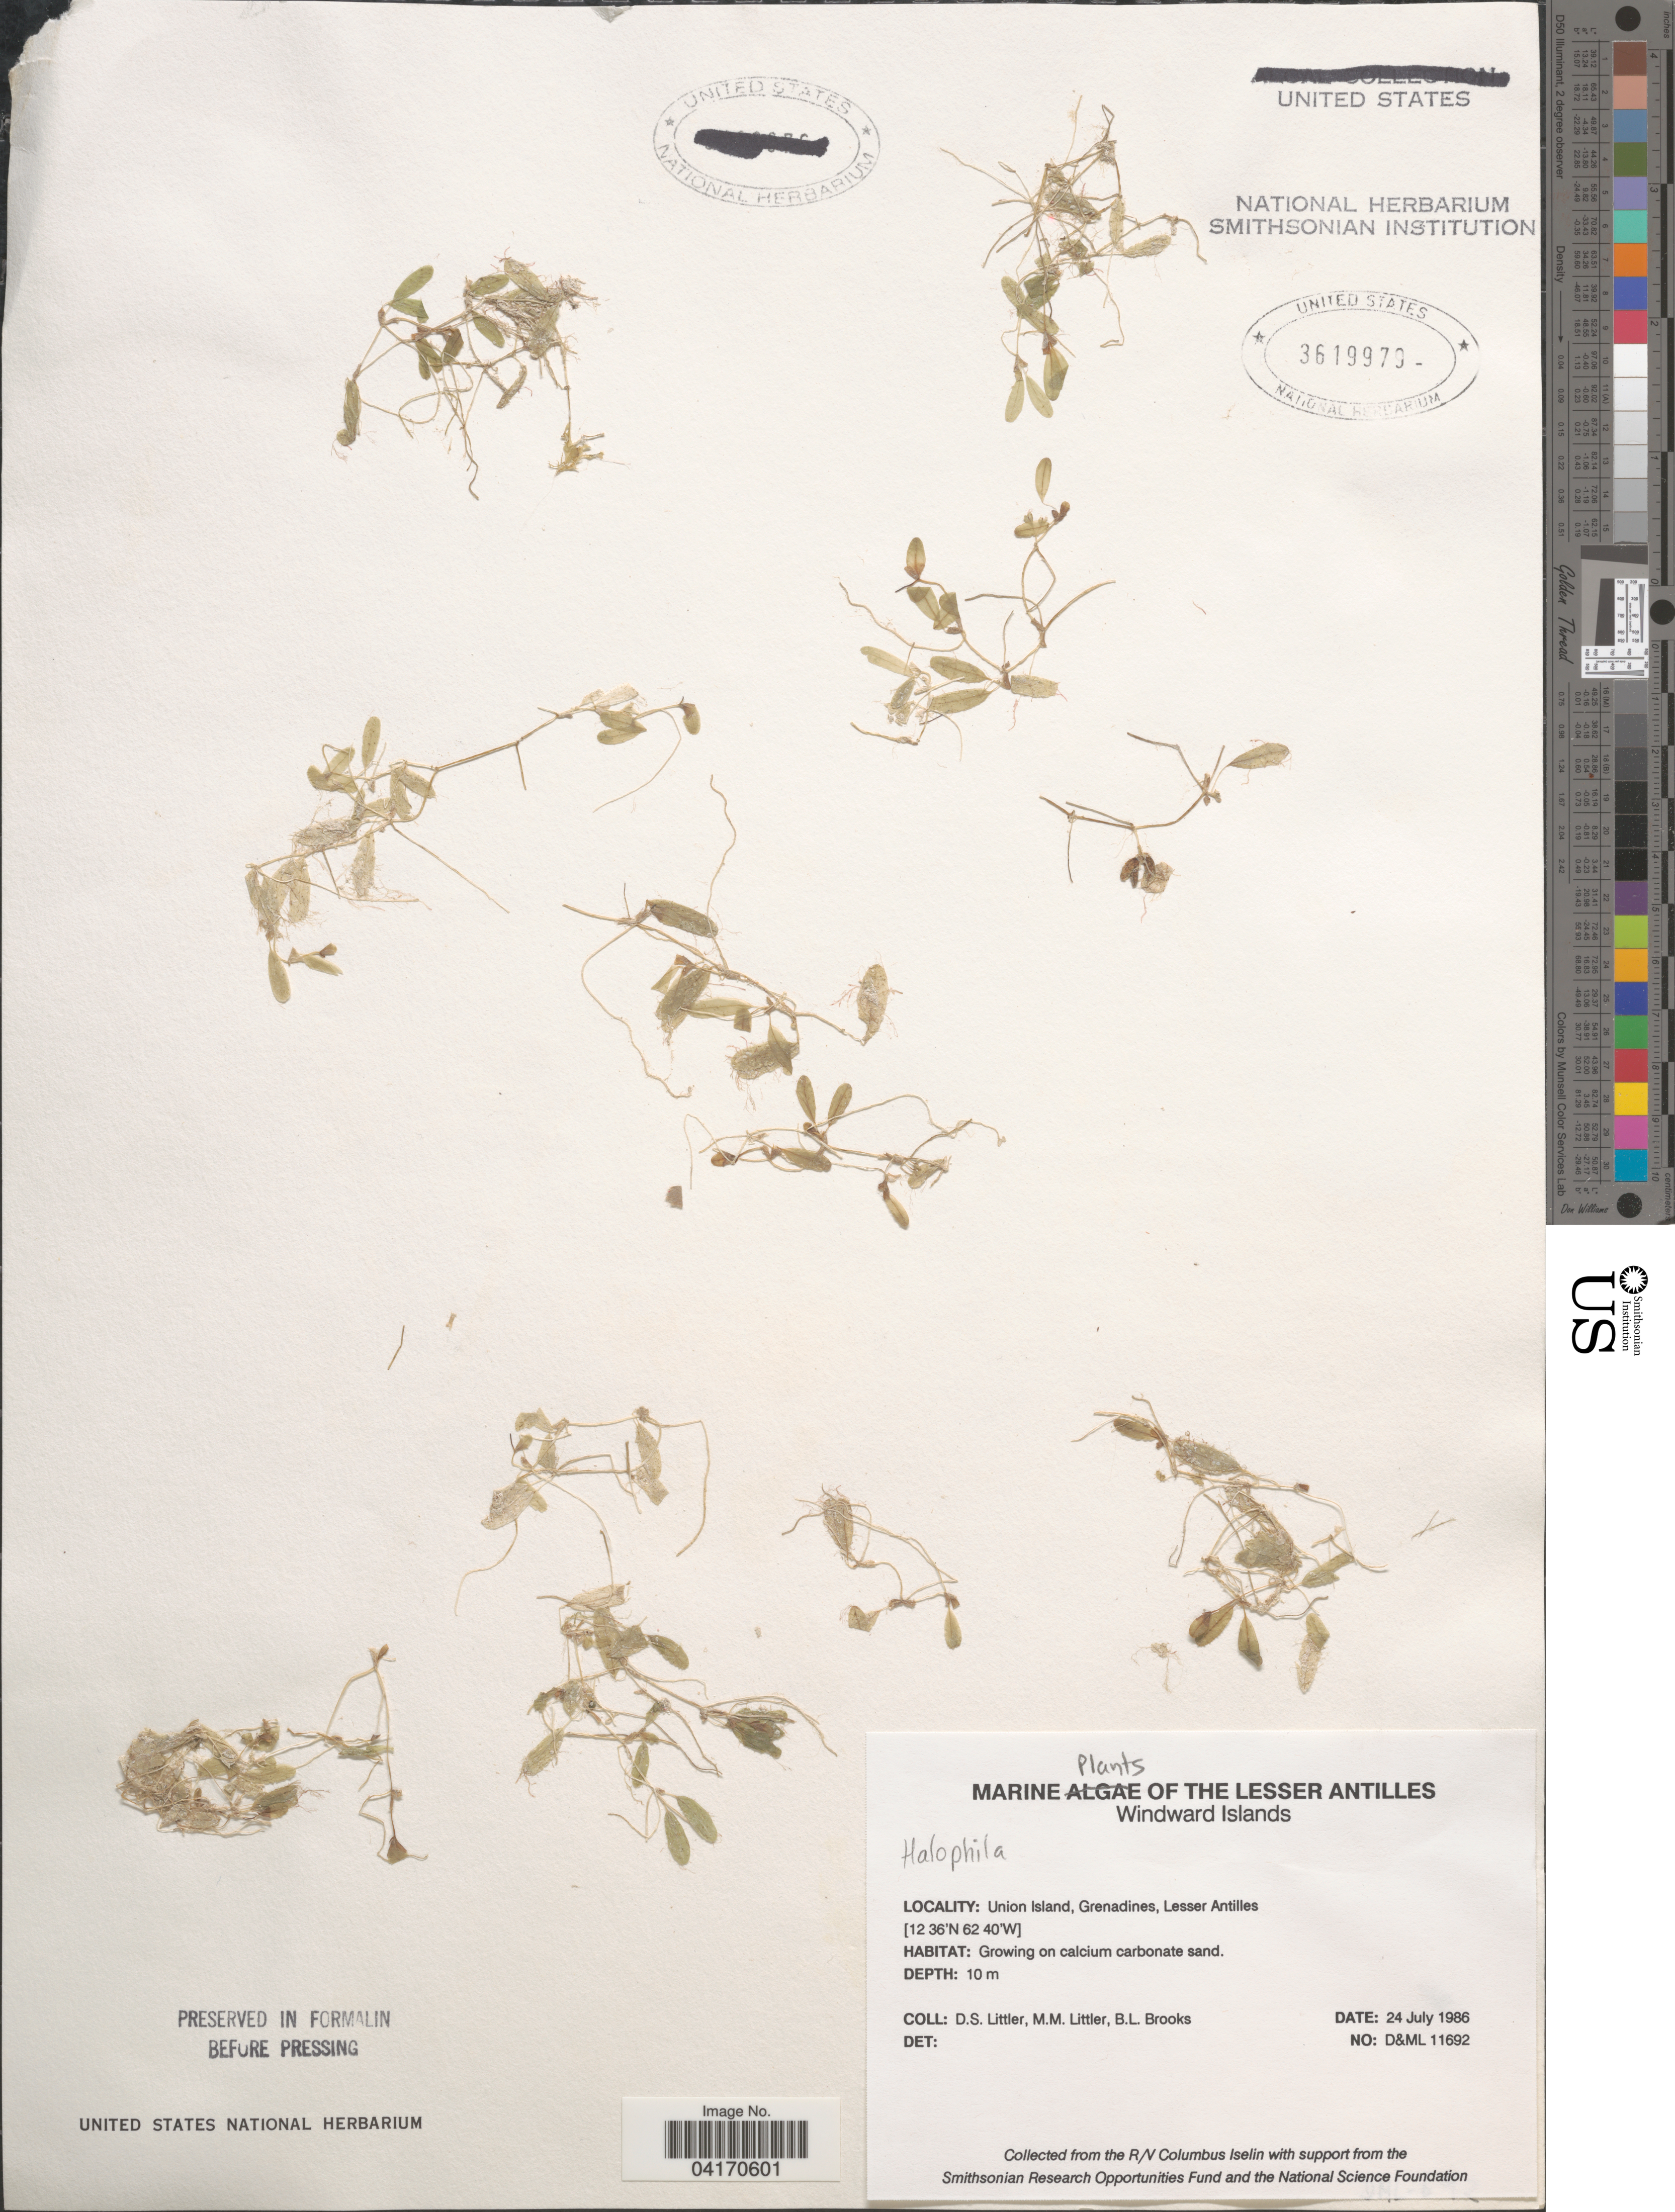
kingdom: Plantae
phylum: Tracheophyta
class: Liliopsida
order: Alismatales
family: Hydrocharitaceae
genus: Halophila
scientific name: Halophila sp.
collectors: D. S. Littler & B. Brooks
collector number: D&ML 11692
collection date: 1986-07-24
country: St. Vincent - Grenadines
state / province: Grenadines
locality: The Lesser Antilles. Windward Islands. Union Island, Grenadines, Lesser Antilles.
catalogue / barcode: US 3619979